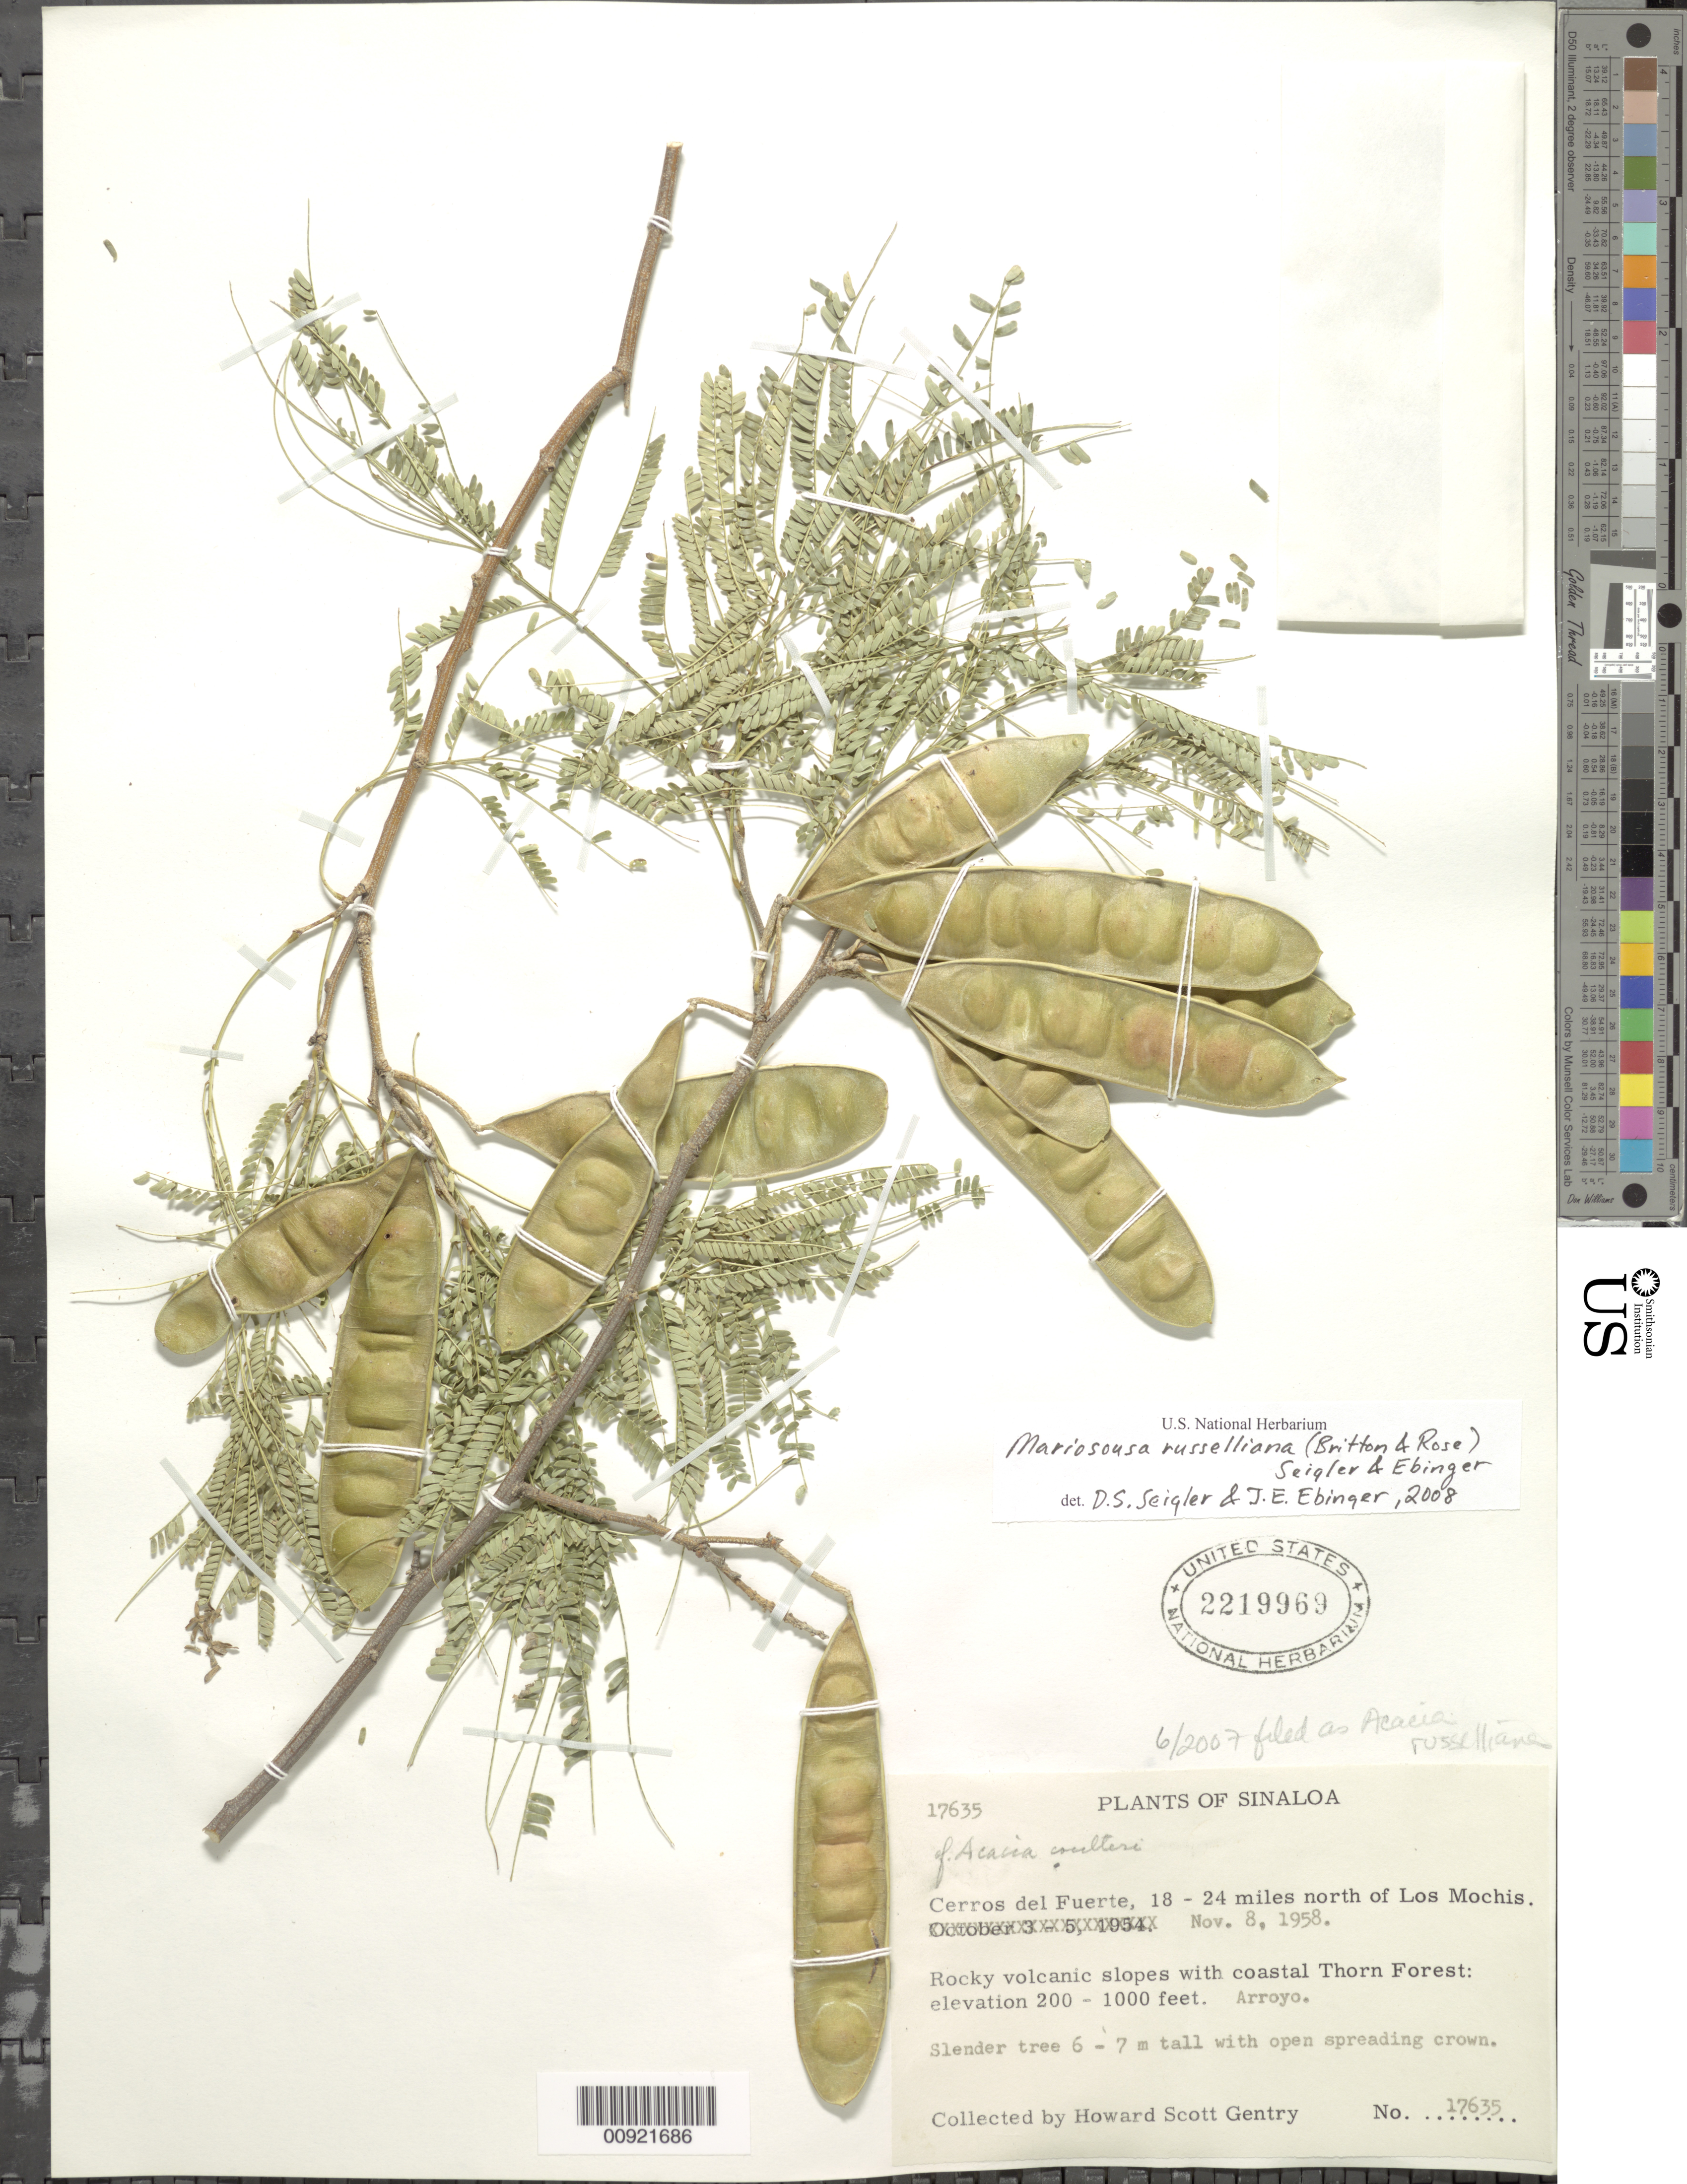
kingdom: Plantae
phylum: Tracheophyta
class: Magnoliopsida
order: Fabales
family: Fabaceae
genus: Mariosousa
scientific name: Mariosousa russelliana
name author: (Britton & Rose) Seigler & Ebinger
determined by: Seigler, David S.; Ebinger, J. E.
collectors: H. S. Gentry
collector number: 17635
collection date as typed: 08 Nov 1958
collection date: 1958-11-08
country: Mexico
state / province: Sinaloa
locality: Cerros del Fuerte, 18-24 miles north of Los Mochis.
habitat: Arroyo. Rocky volcanic slopes with coastal Thorn Forest.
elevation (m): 61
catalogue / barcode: US 2219969